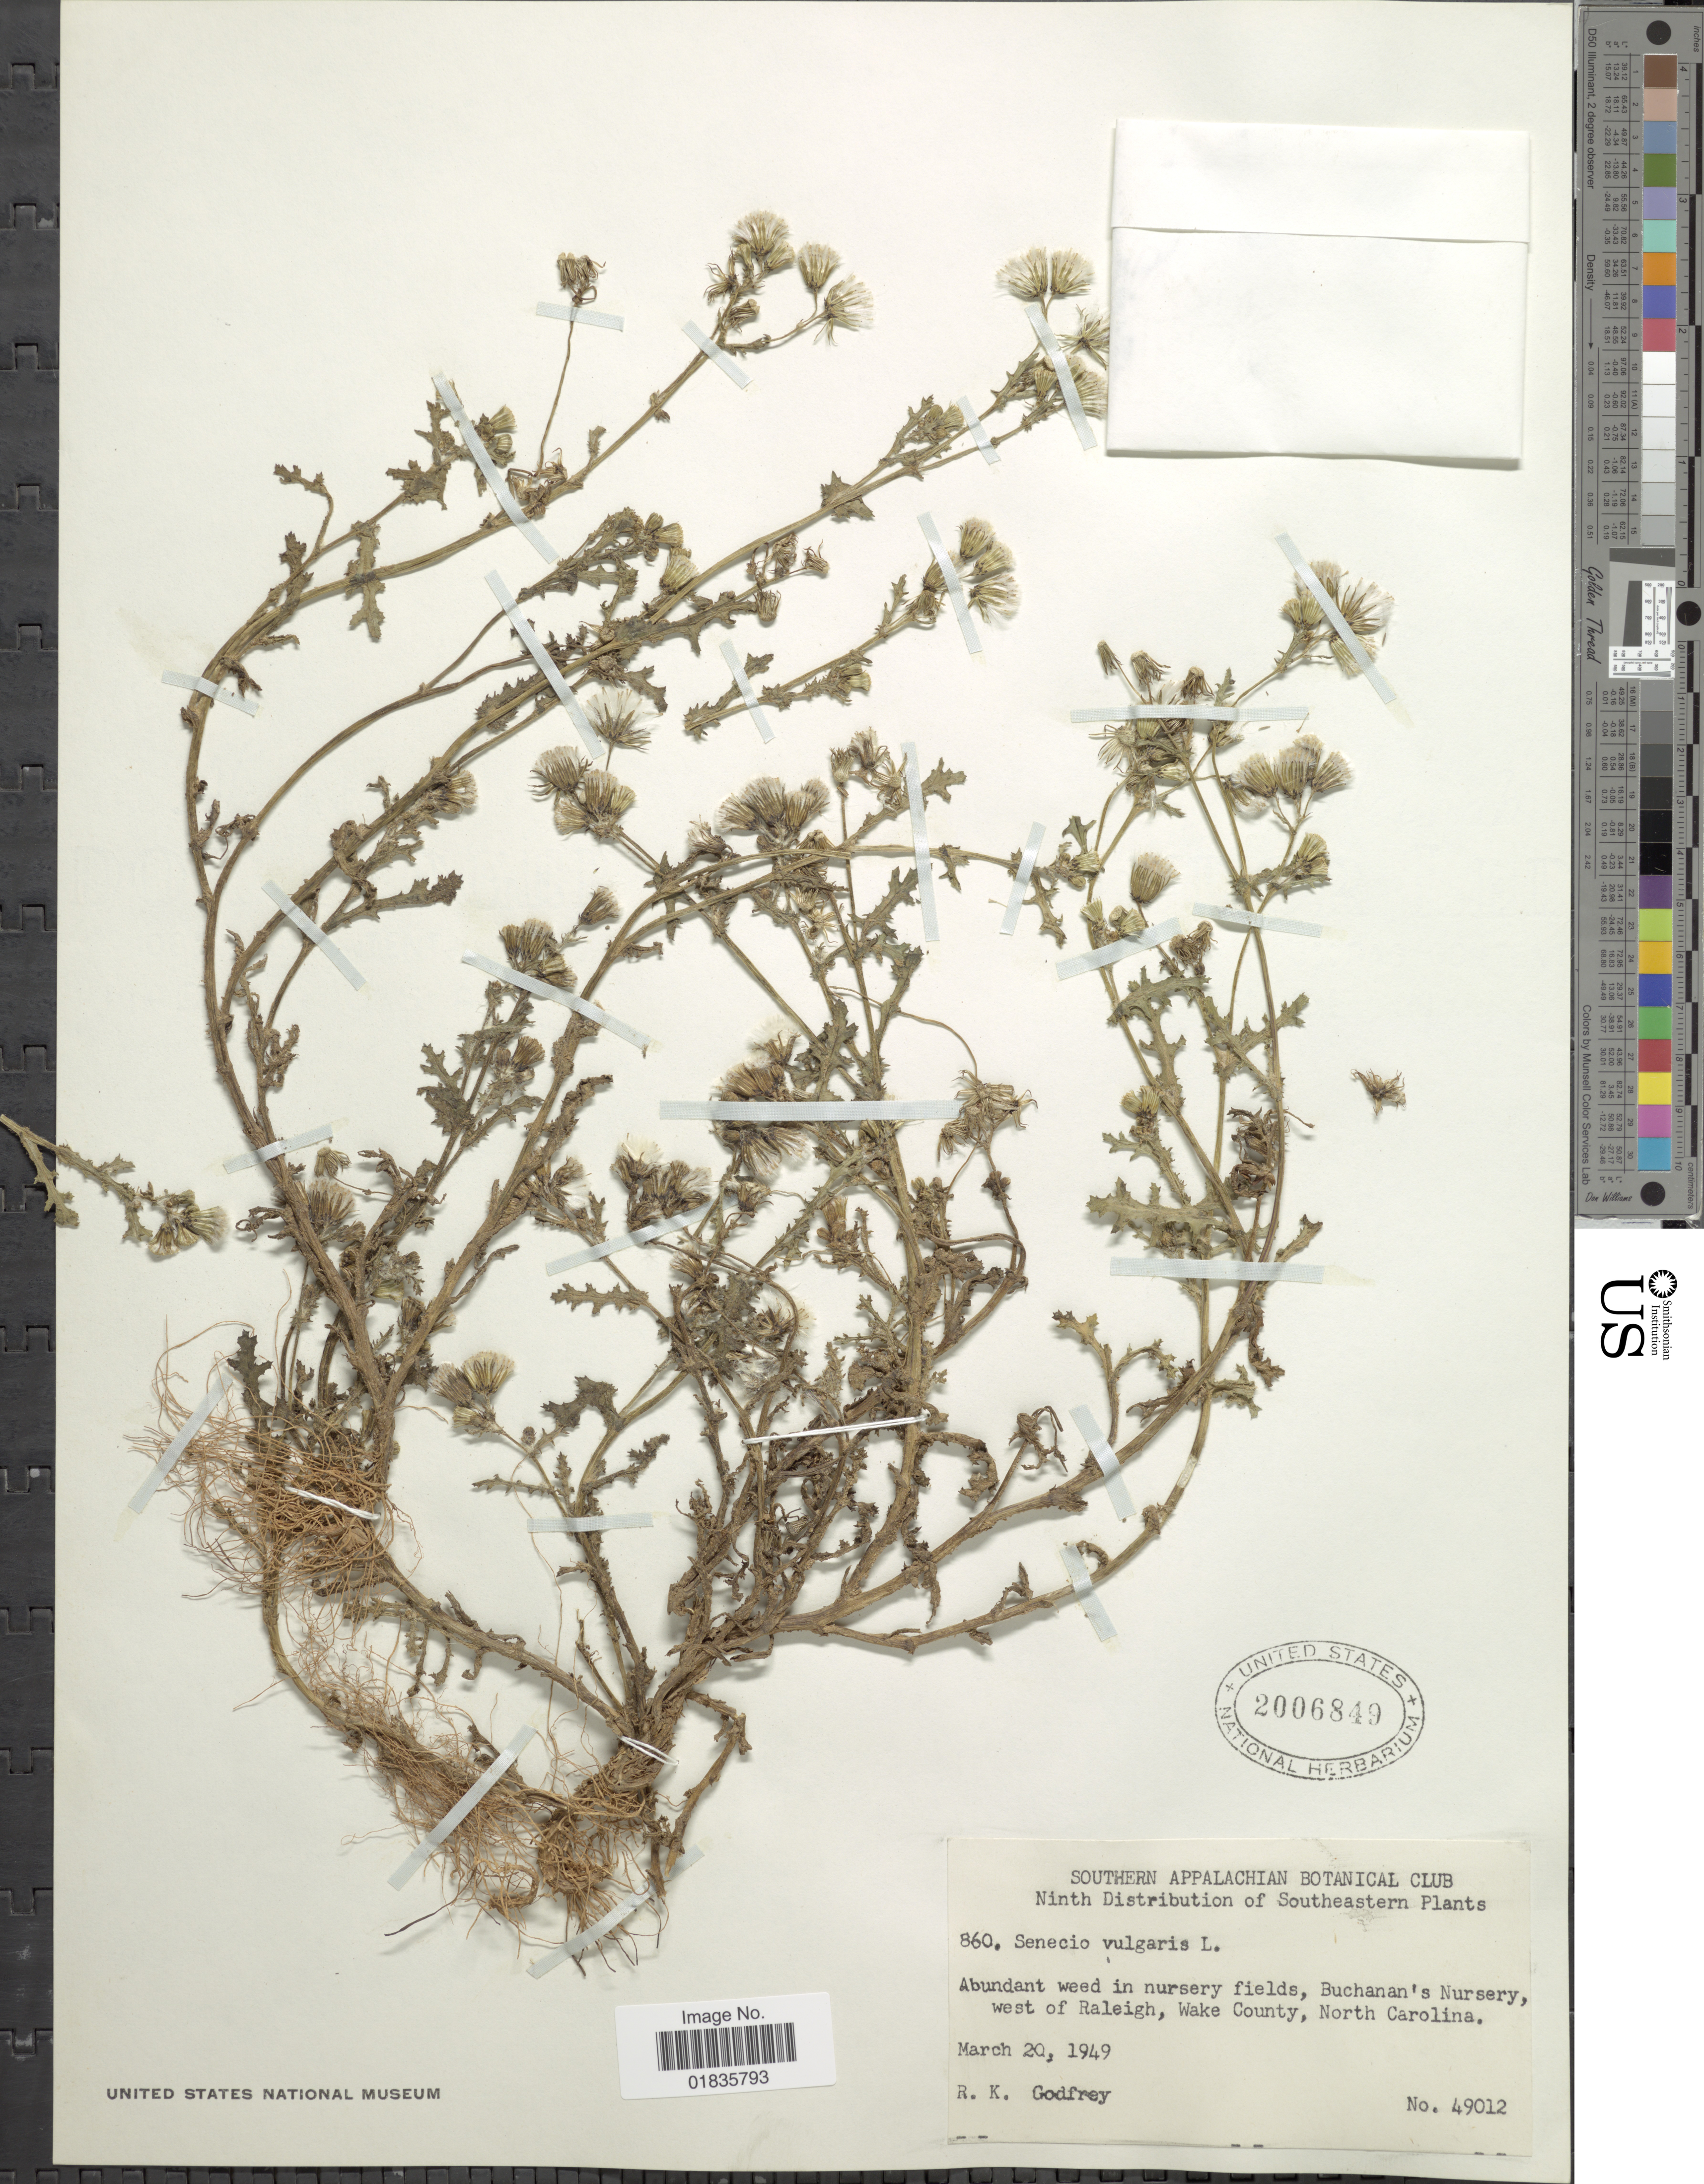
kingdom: Plantae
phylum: Tracheophyta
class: Magnoliopsida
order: Asterales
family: Asteraceae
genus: Senecio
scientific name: Senecio vulgaris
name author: L.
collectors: R. K. Godfrey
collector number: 49012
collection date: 1949-03-20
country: United States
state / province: North Carolina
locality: In nursery fields, Buchanan's Nursery, west of Raleigh, Wake County.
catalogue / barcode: US 2006849